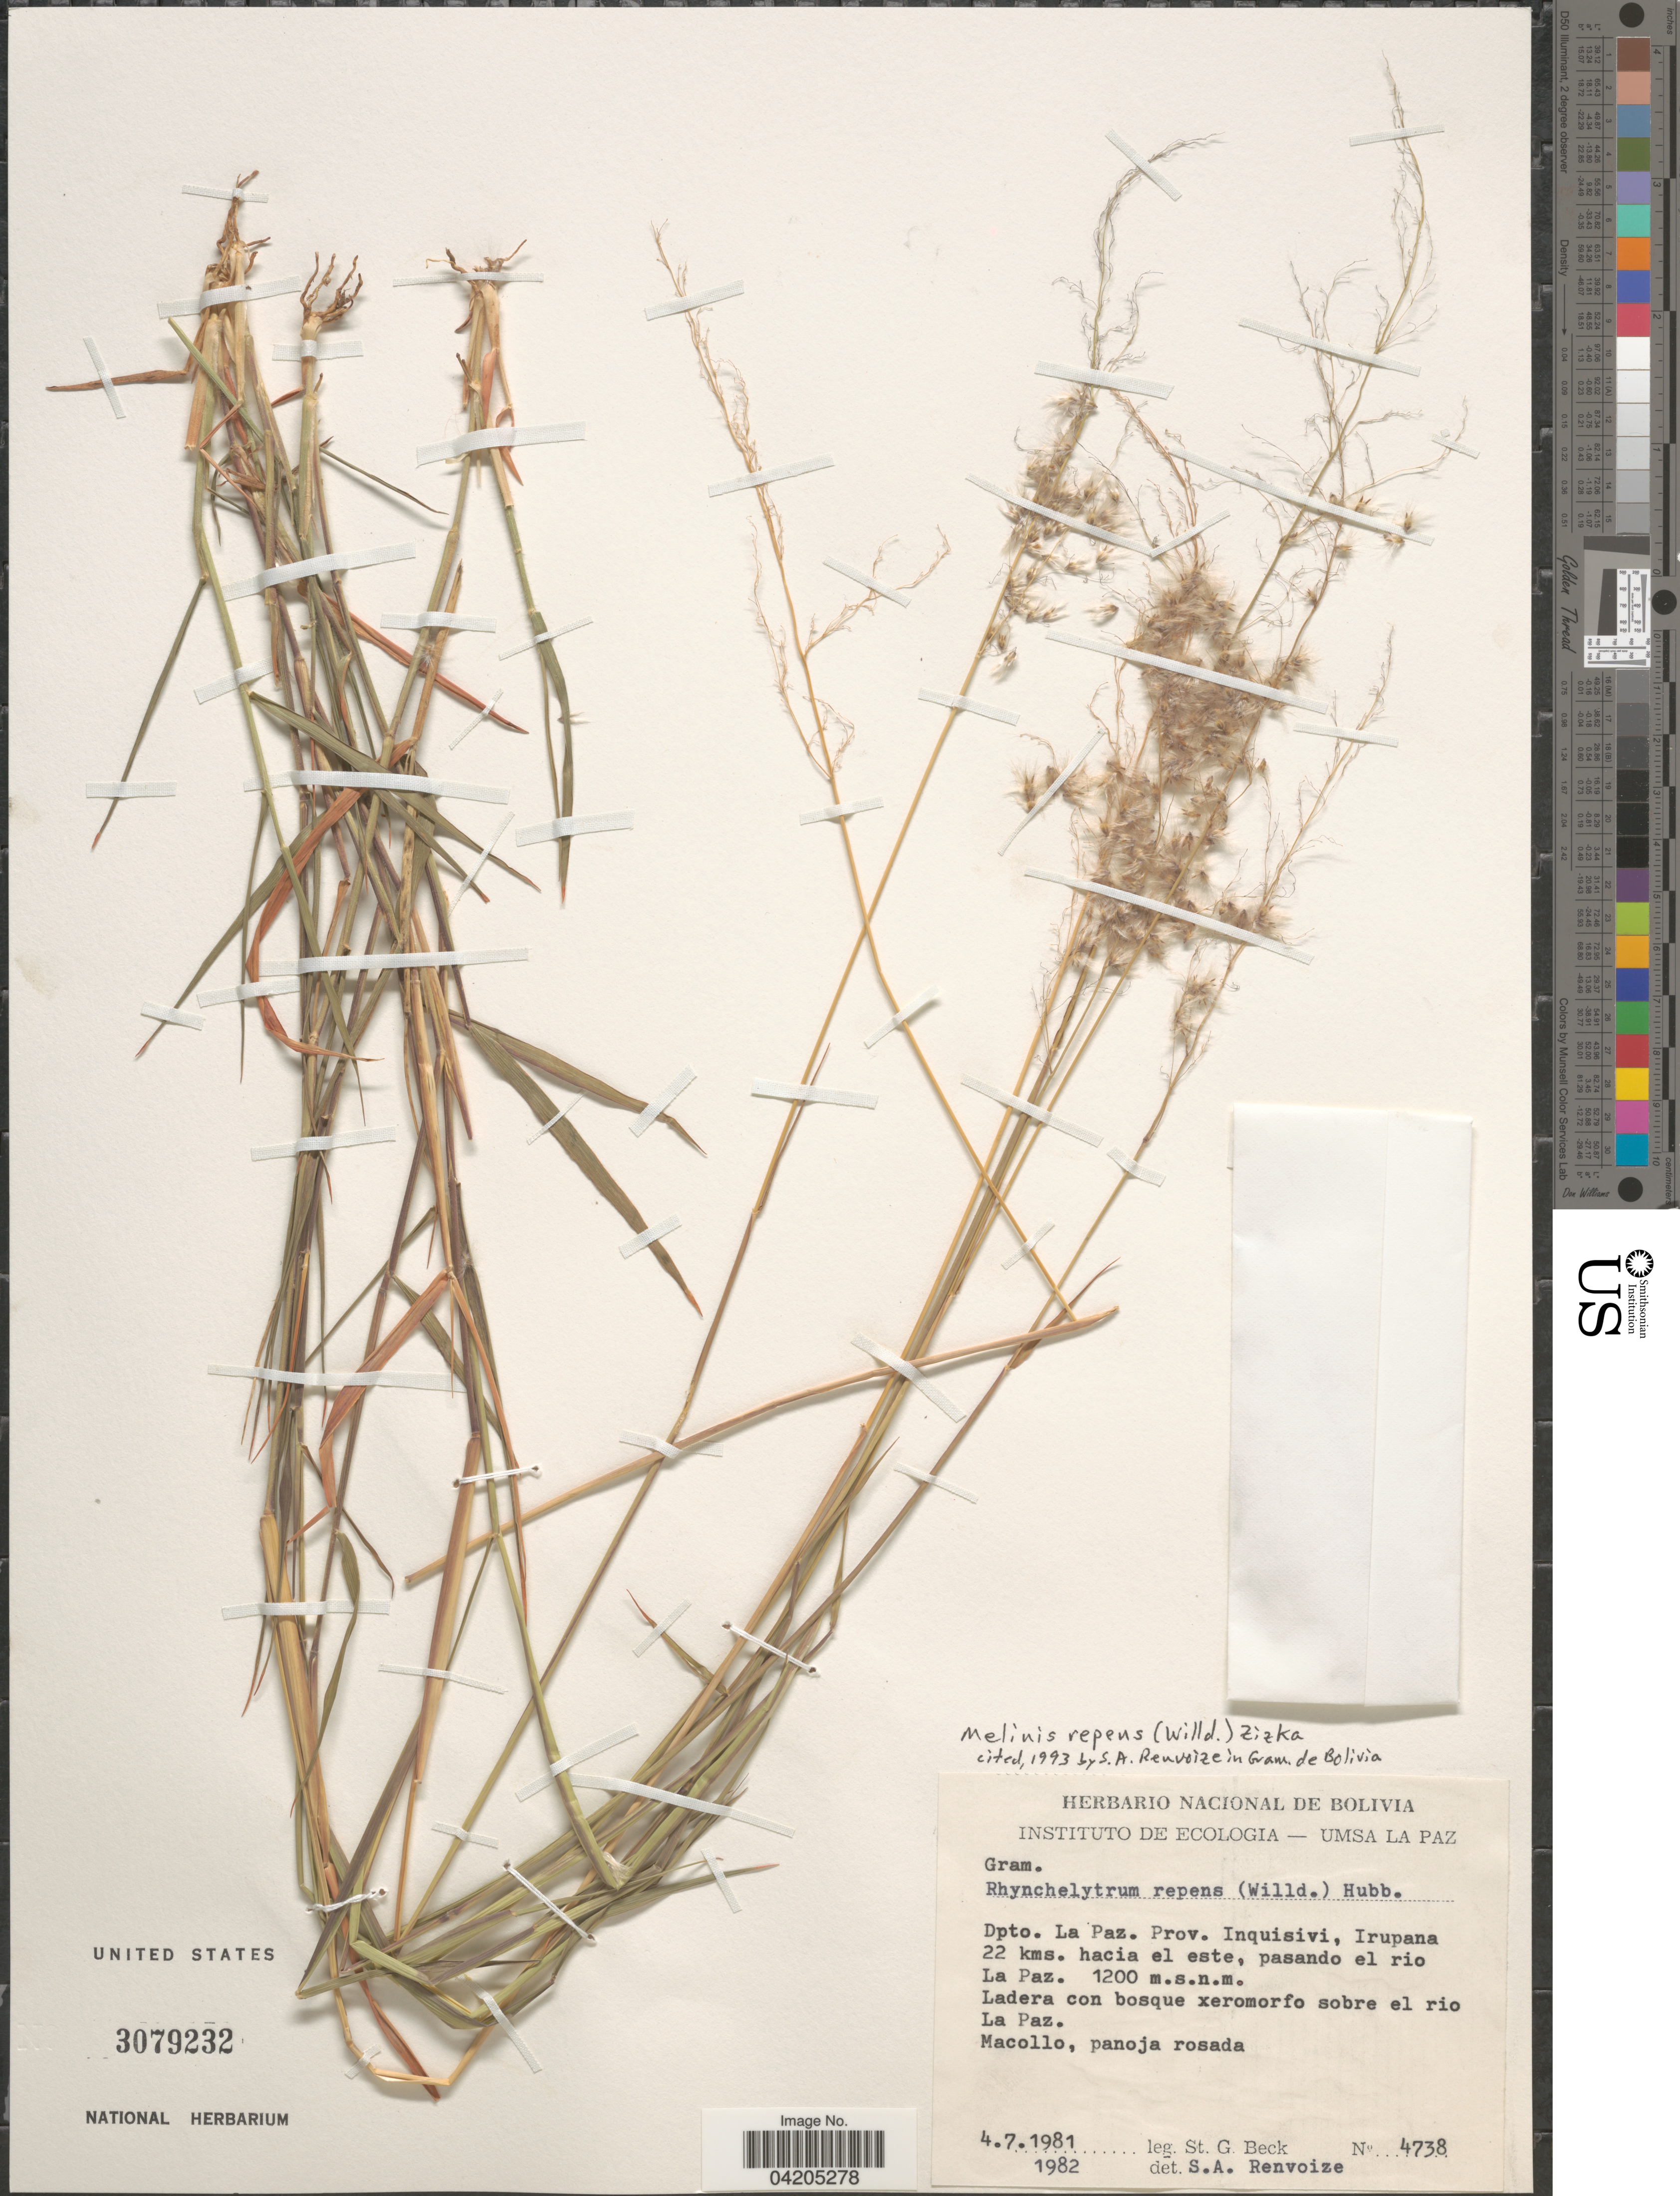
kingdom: Plantae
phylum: Tracheophyta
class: Liliopsida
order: Poales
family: Poaceae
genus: Melinis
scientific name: Melinis repens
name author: (Willd.) Zizka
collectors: S. G. Beck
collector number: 4738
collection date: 1981-07-04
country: Bolivia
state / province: La Paz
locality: Dpto. La Paz. Prov. Inquisivi, Irupana 22 kms. hacia el este, pasando el rio La Paz. Ladera con bosque xeromorfo sobre el rio La Paz.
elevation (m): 1200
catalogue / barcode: US 3079232